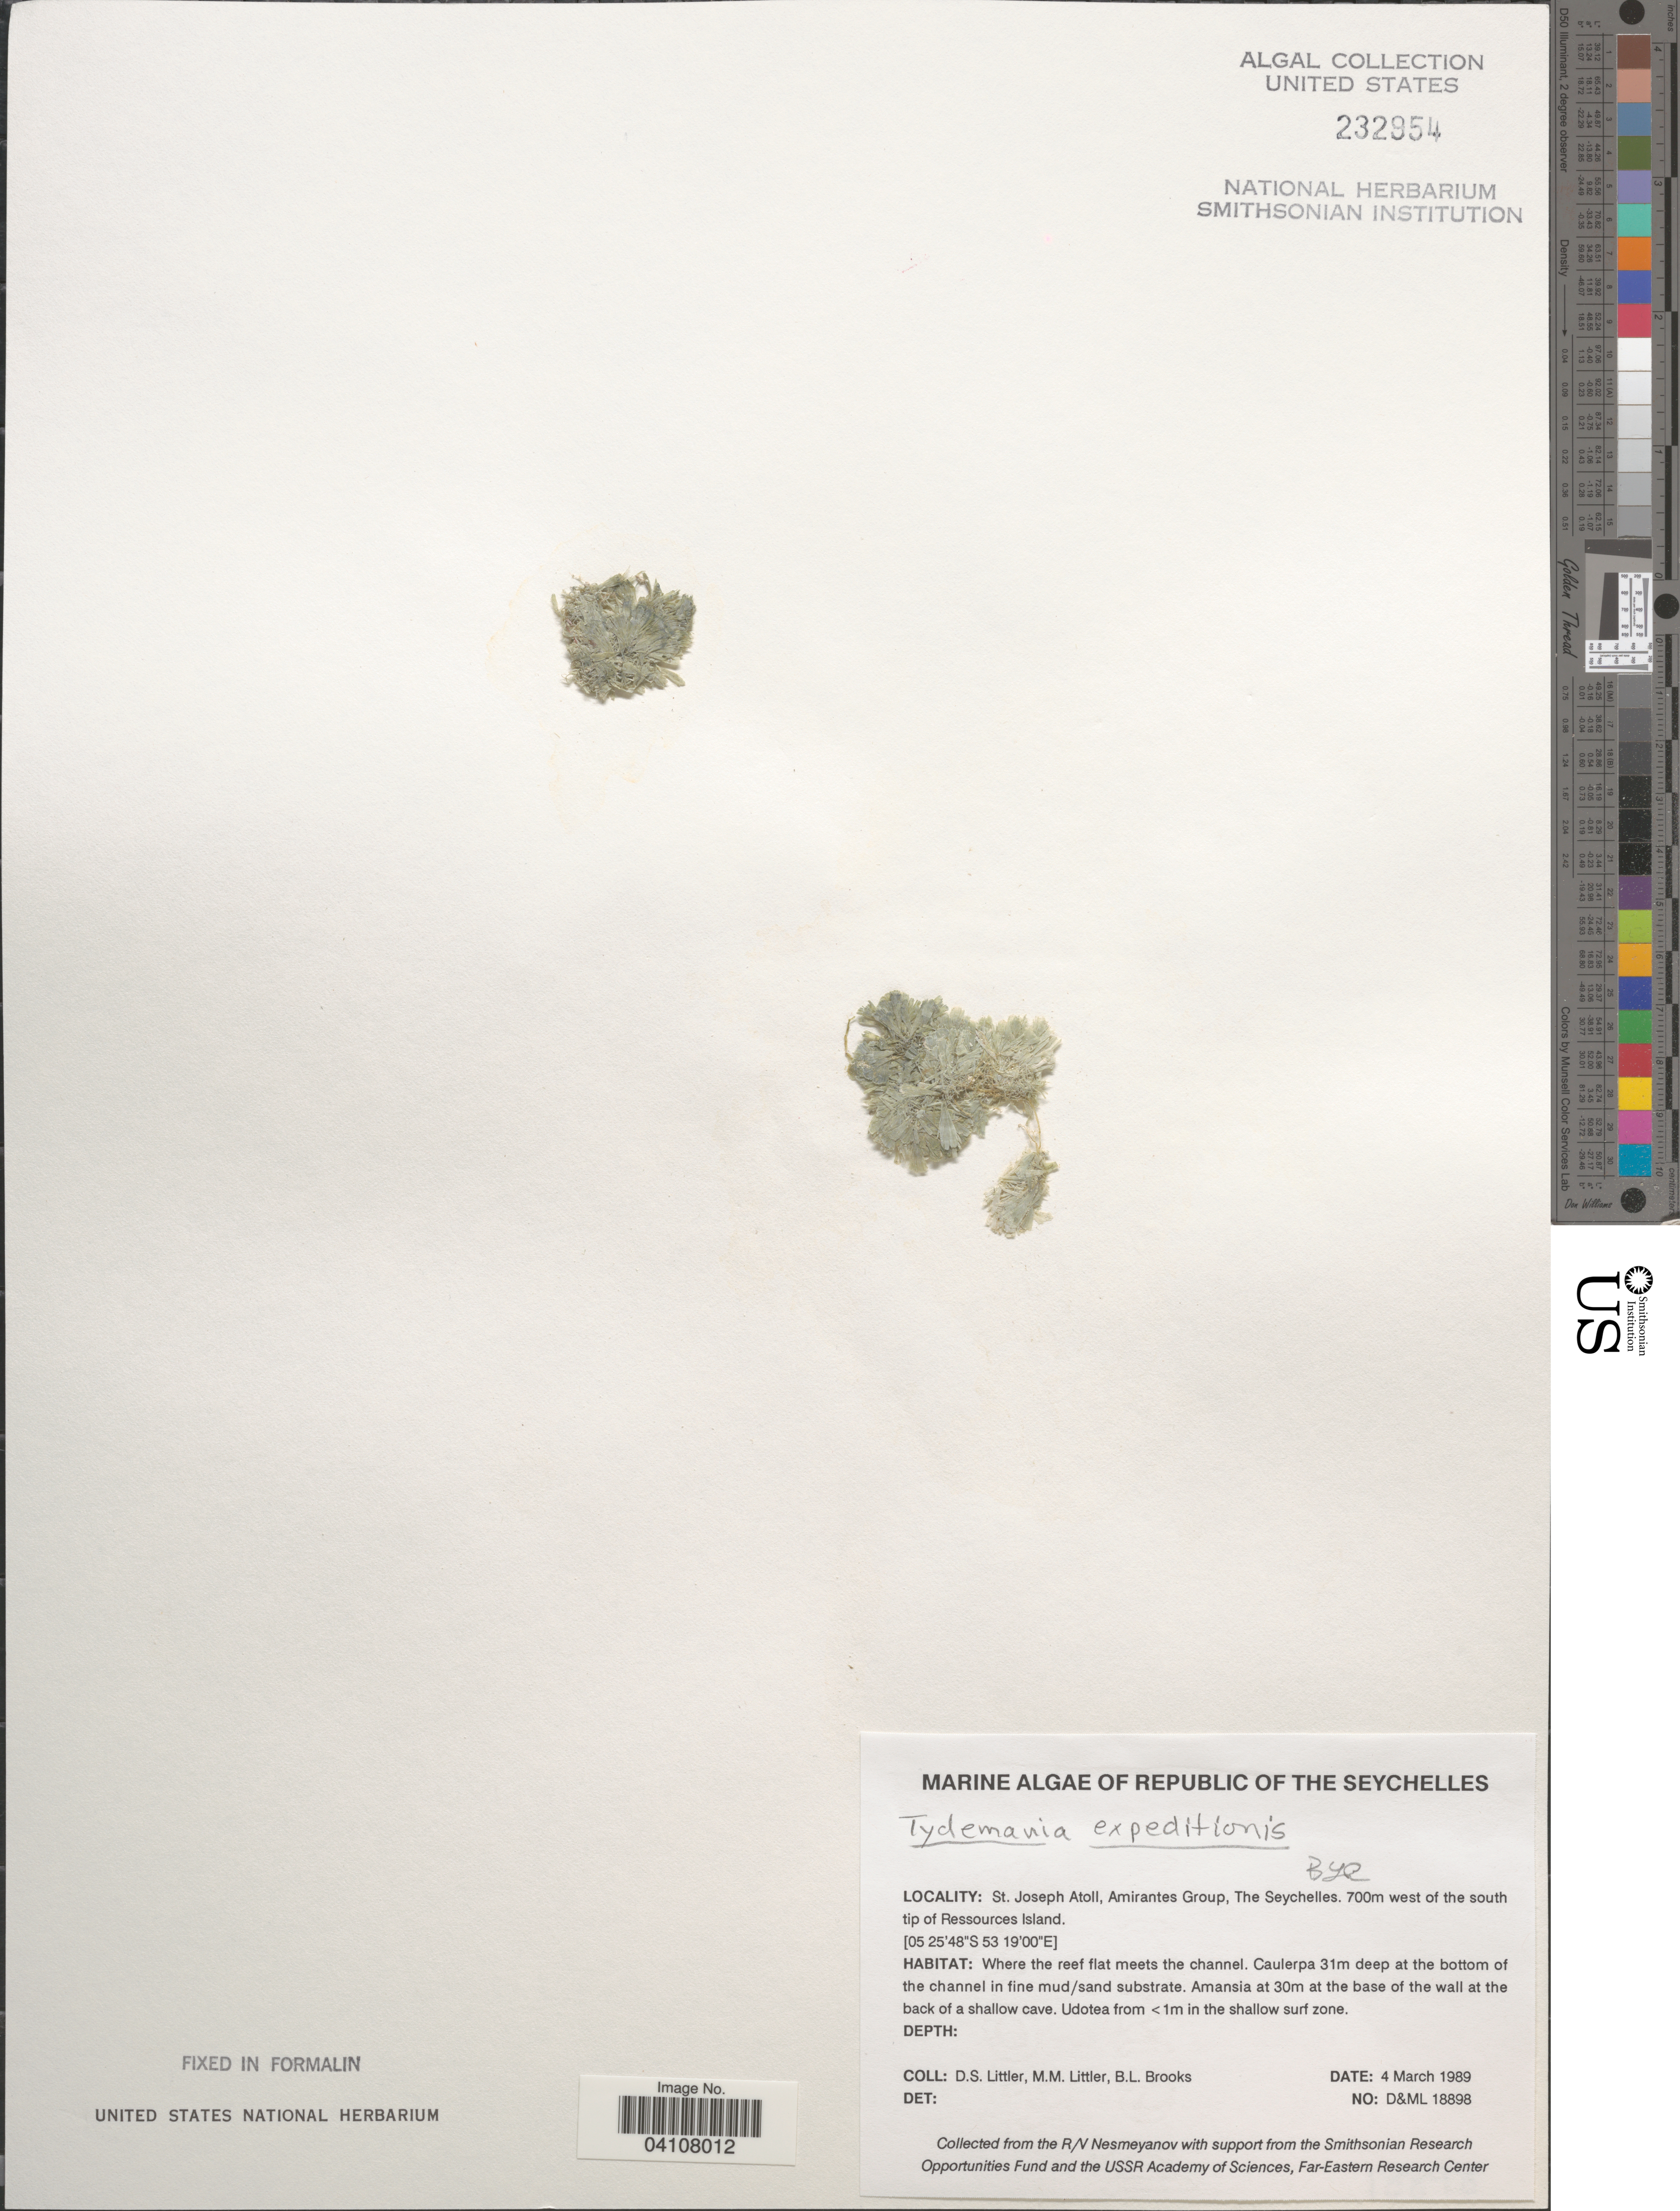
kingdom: Plantae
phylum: Chlorophyta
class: Ulvophyceae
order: Bryopsidales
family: Udoteaceae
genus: Tydemania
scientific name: Tydemania expeditionis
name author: Weber Bosse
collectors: D. S. Littler & B. Brooks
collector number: D&ML18898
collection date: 1989-03-04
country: Seychelles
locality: Republic of the Seychelles. St. Joseph Atoll, Amirantes Group. 700m west of the south tip of Ressources Island.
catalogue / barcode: US 232954